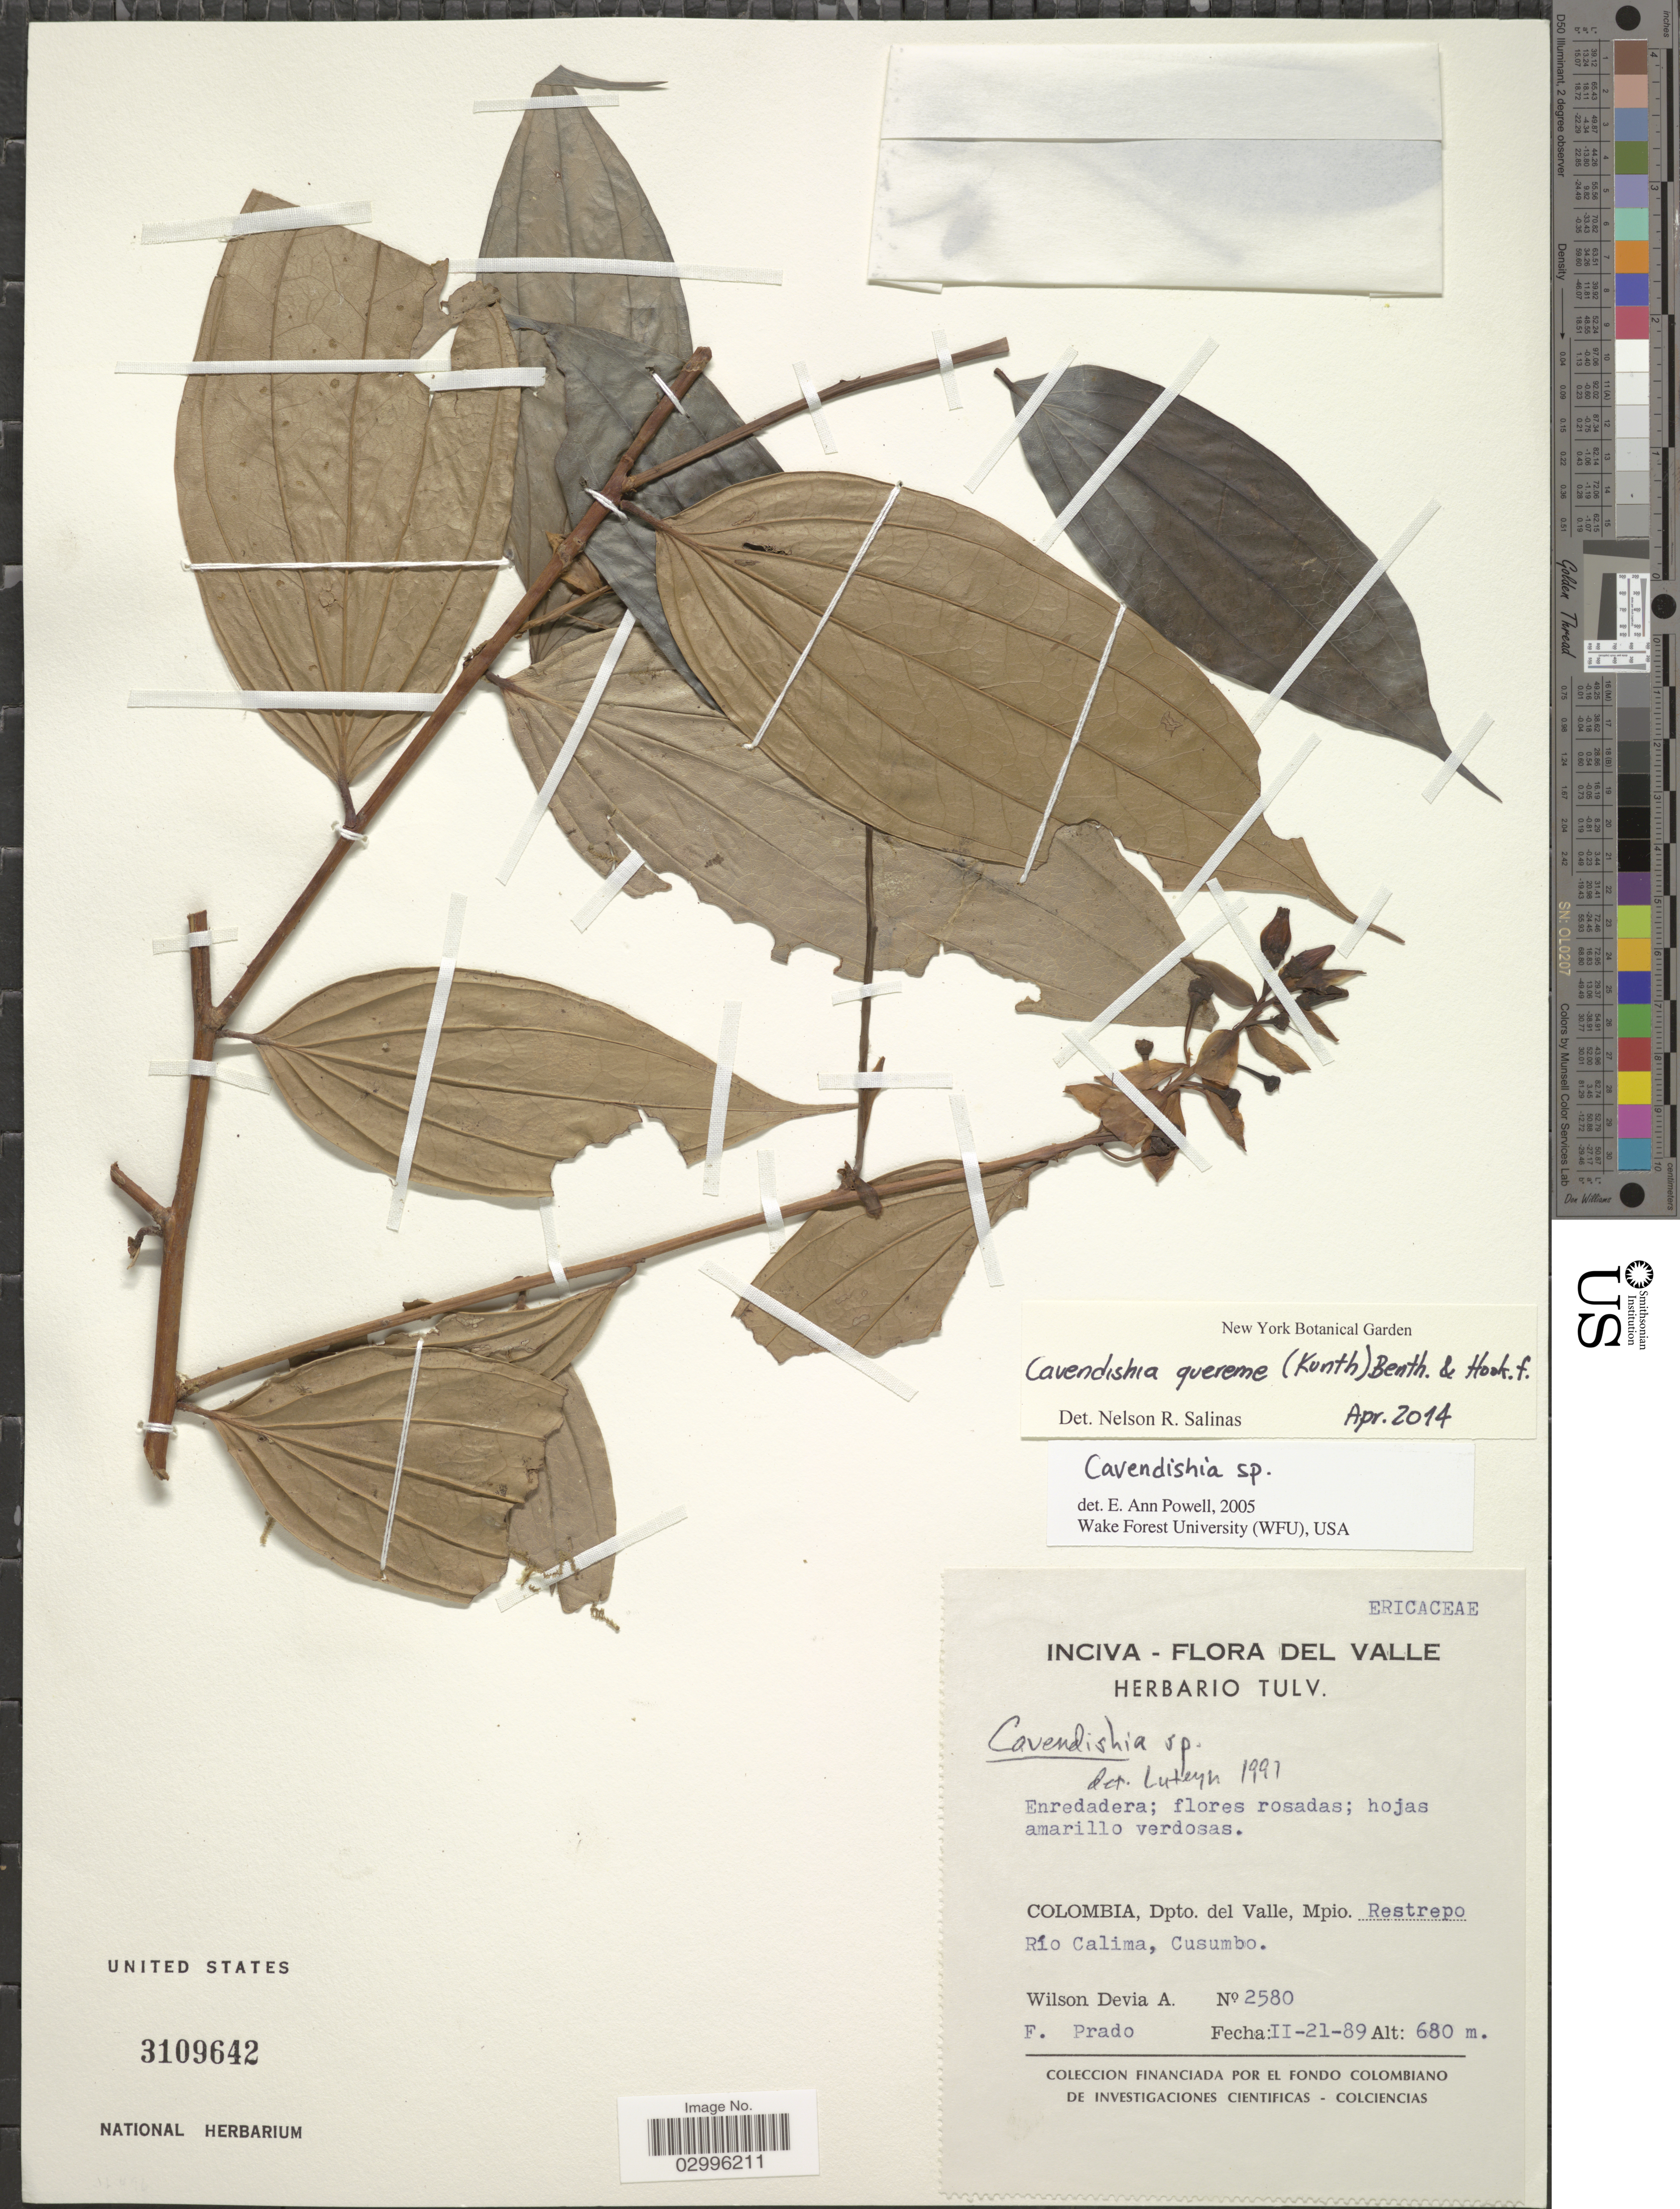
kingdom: Plantae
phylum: Tracheophyta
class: Magnoliopsida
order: Ericales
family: Ericaceae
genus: Cavendishia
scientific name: Cavendishia quereme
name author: (Kunth) Benth. & Hook. f.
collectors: W. Devia A. & F. Prado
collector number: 2580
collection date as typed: Transcribed d/m/y: 21/2/89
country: Colombia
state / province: Valle del Cauca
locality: Dpto. del Valle, Mpio. Restrepo Río Calima, Cusumbo.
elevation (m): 680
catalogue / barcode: US 3109642